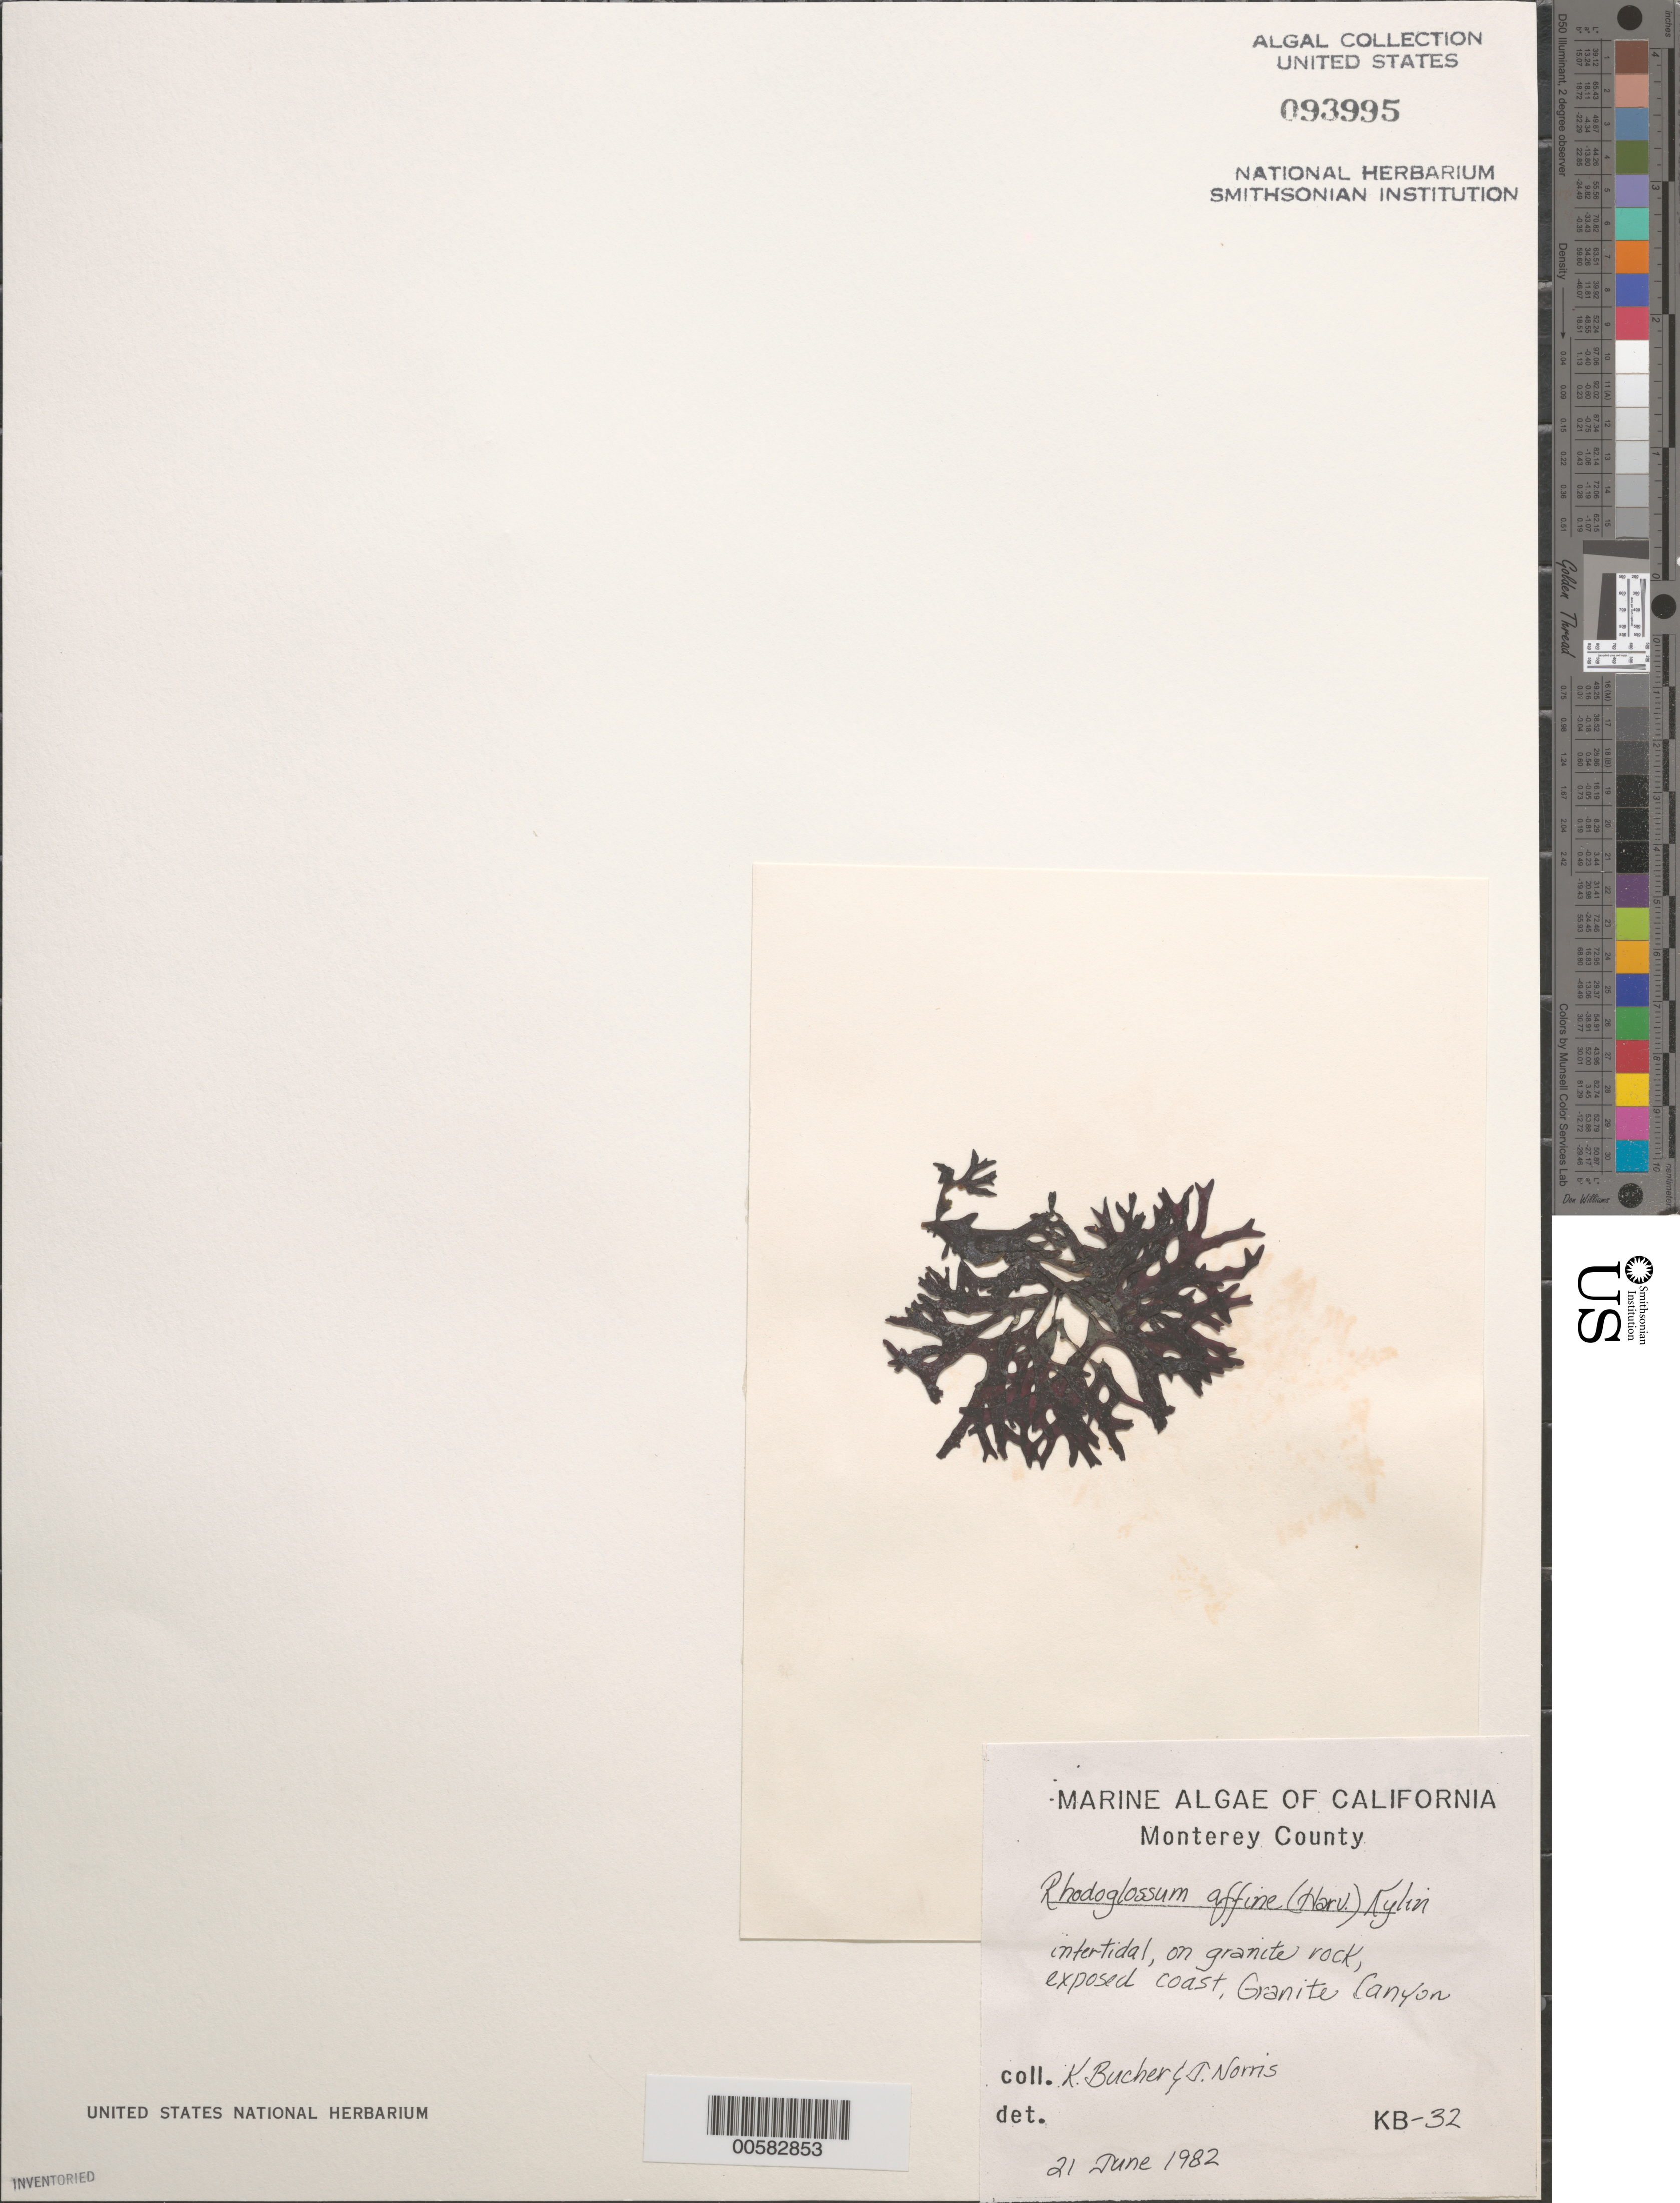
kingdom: Plantae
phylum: Rhodophyta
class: Florideophyceae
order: Gigartinales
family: Gigartinaceae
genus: Mazzaella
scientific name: Mazzaella affinis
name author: (Harvey) Fredericq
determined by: Algae name updating Project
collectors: K. E. Bucher & J. N. Norris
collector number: KB-32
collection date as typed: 21 Jun 1982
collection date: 1982-06-21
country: United States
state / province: California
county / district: Monterey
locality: Granite Canyon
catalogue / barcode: US 93995